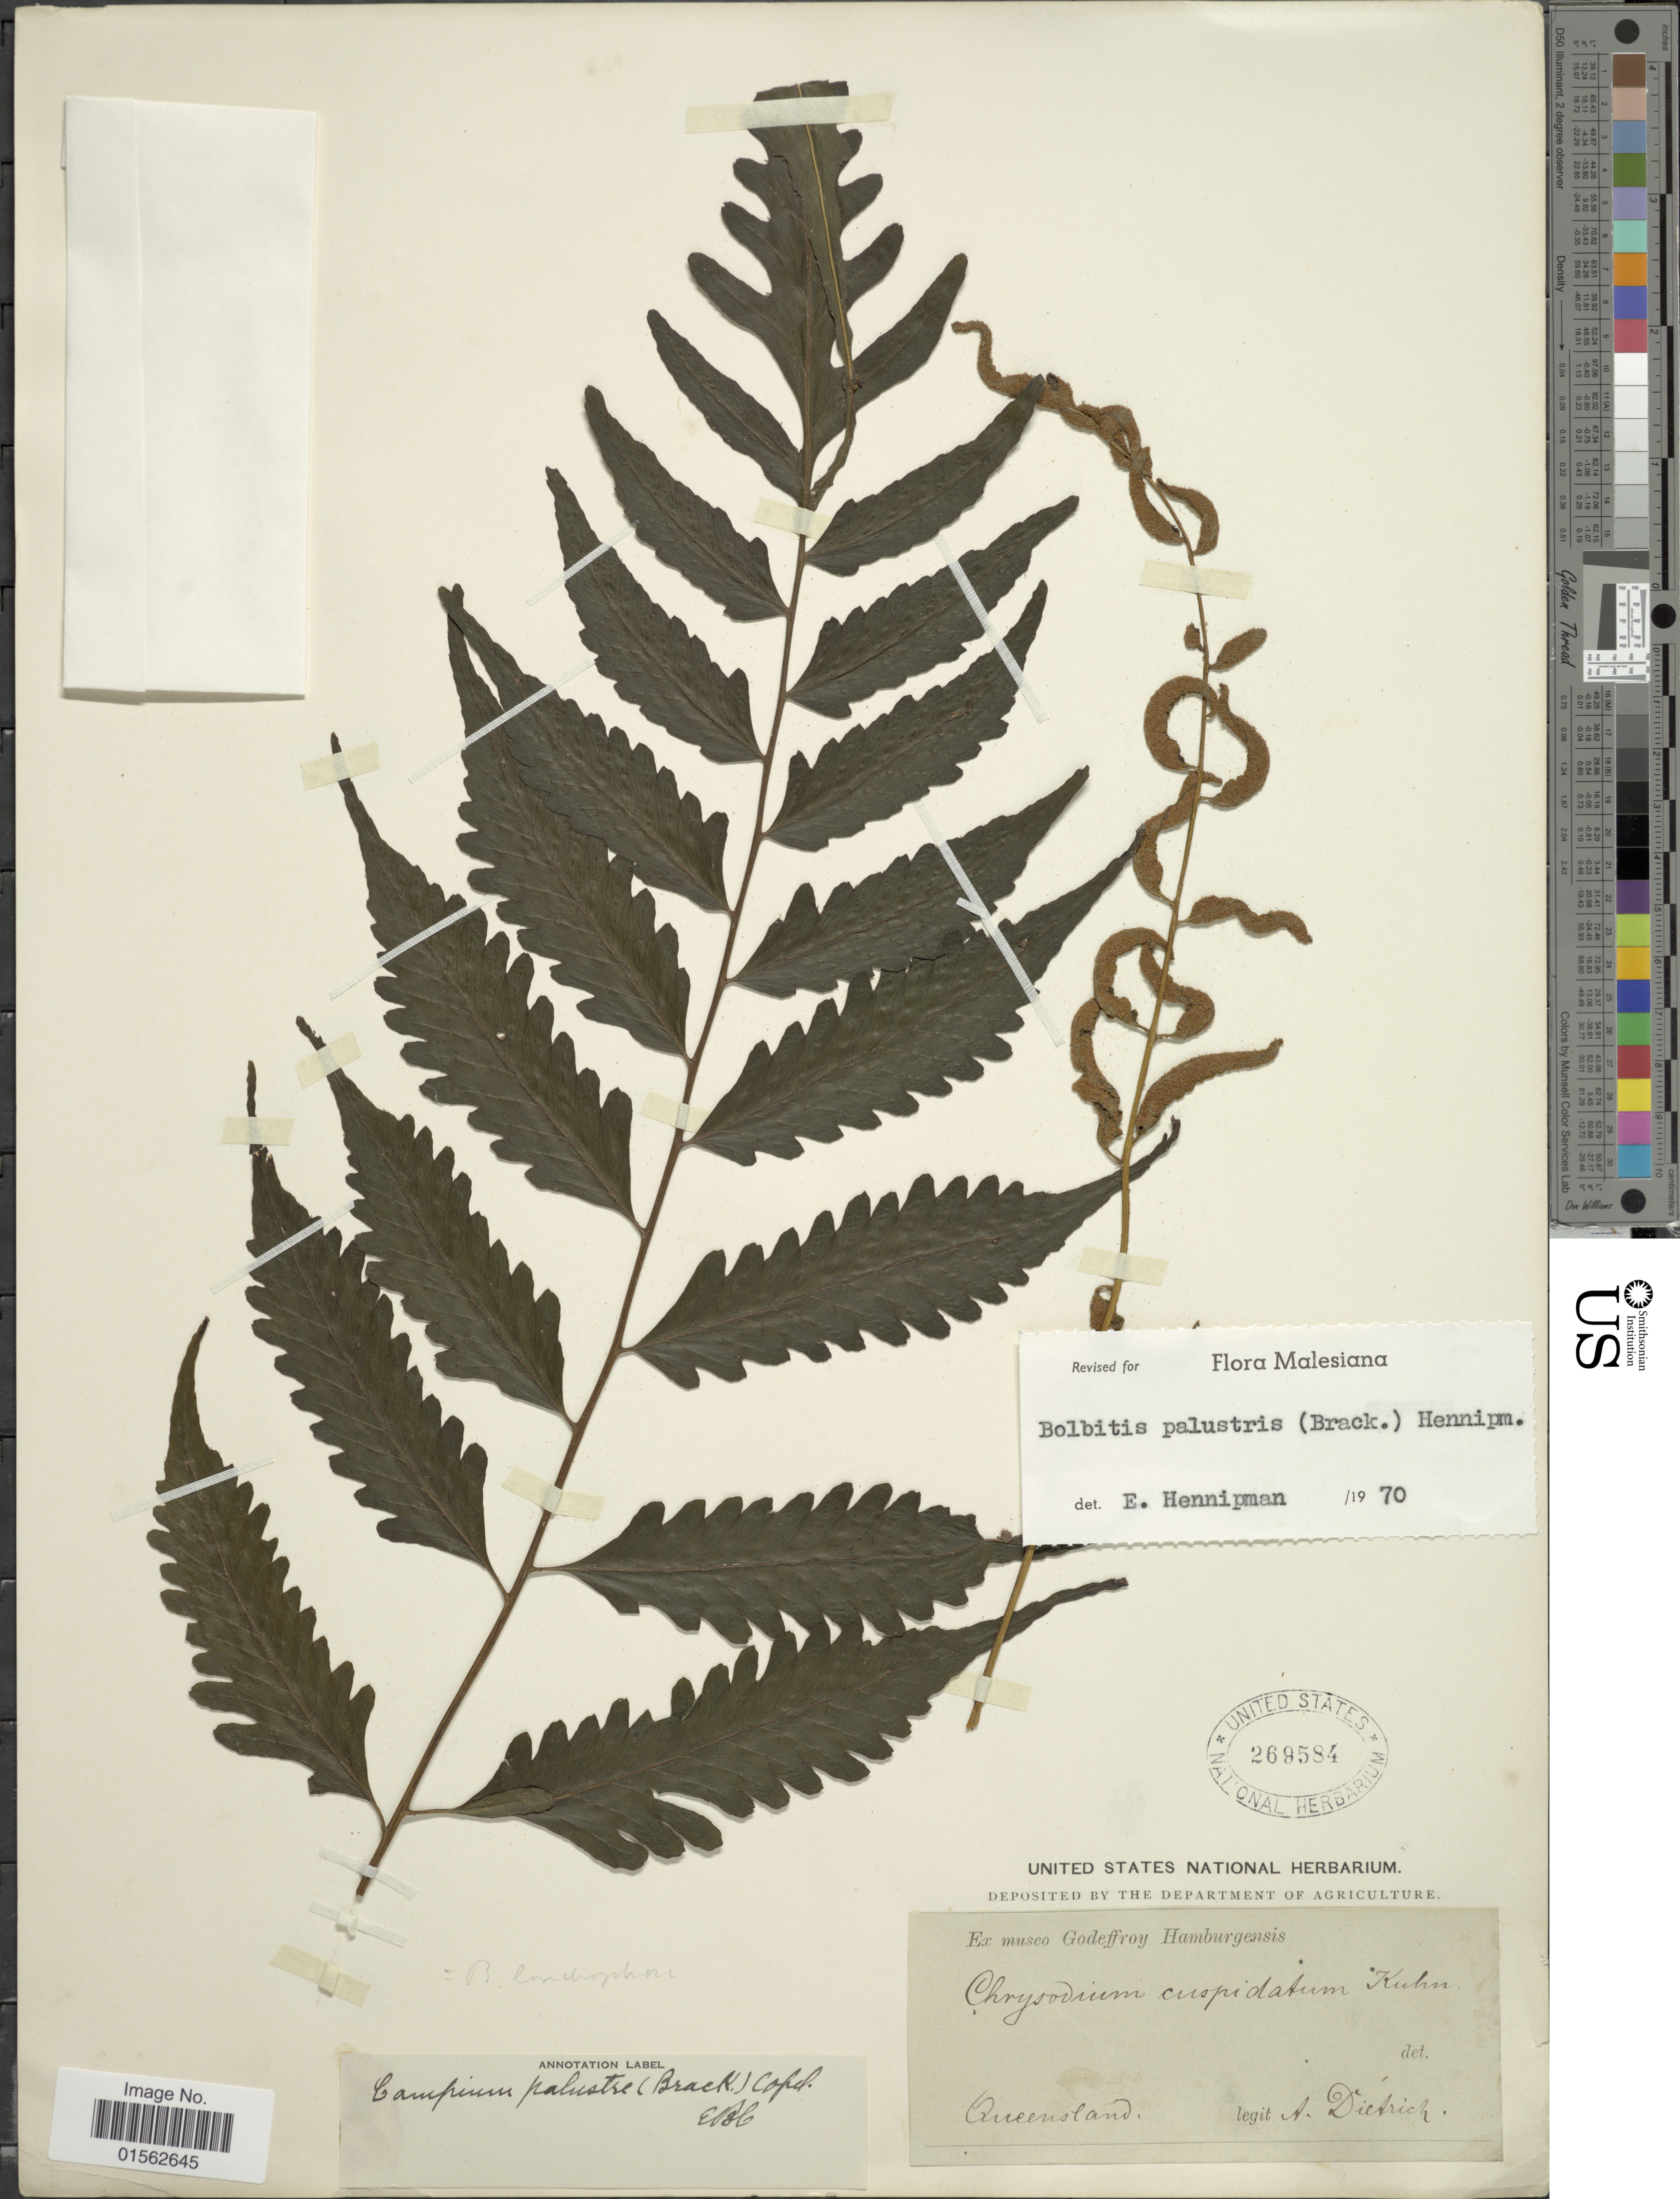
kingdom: Plantae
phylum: Tracheophyta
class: Polypodiopsida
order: Polypodiales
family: Dryopteridaceae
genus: Bolbitis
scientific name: Bolbitis palustris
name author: (Brack.) Hennipman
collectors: A. Dietrich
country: Australia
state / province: Queensland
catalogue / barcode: US 269584